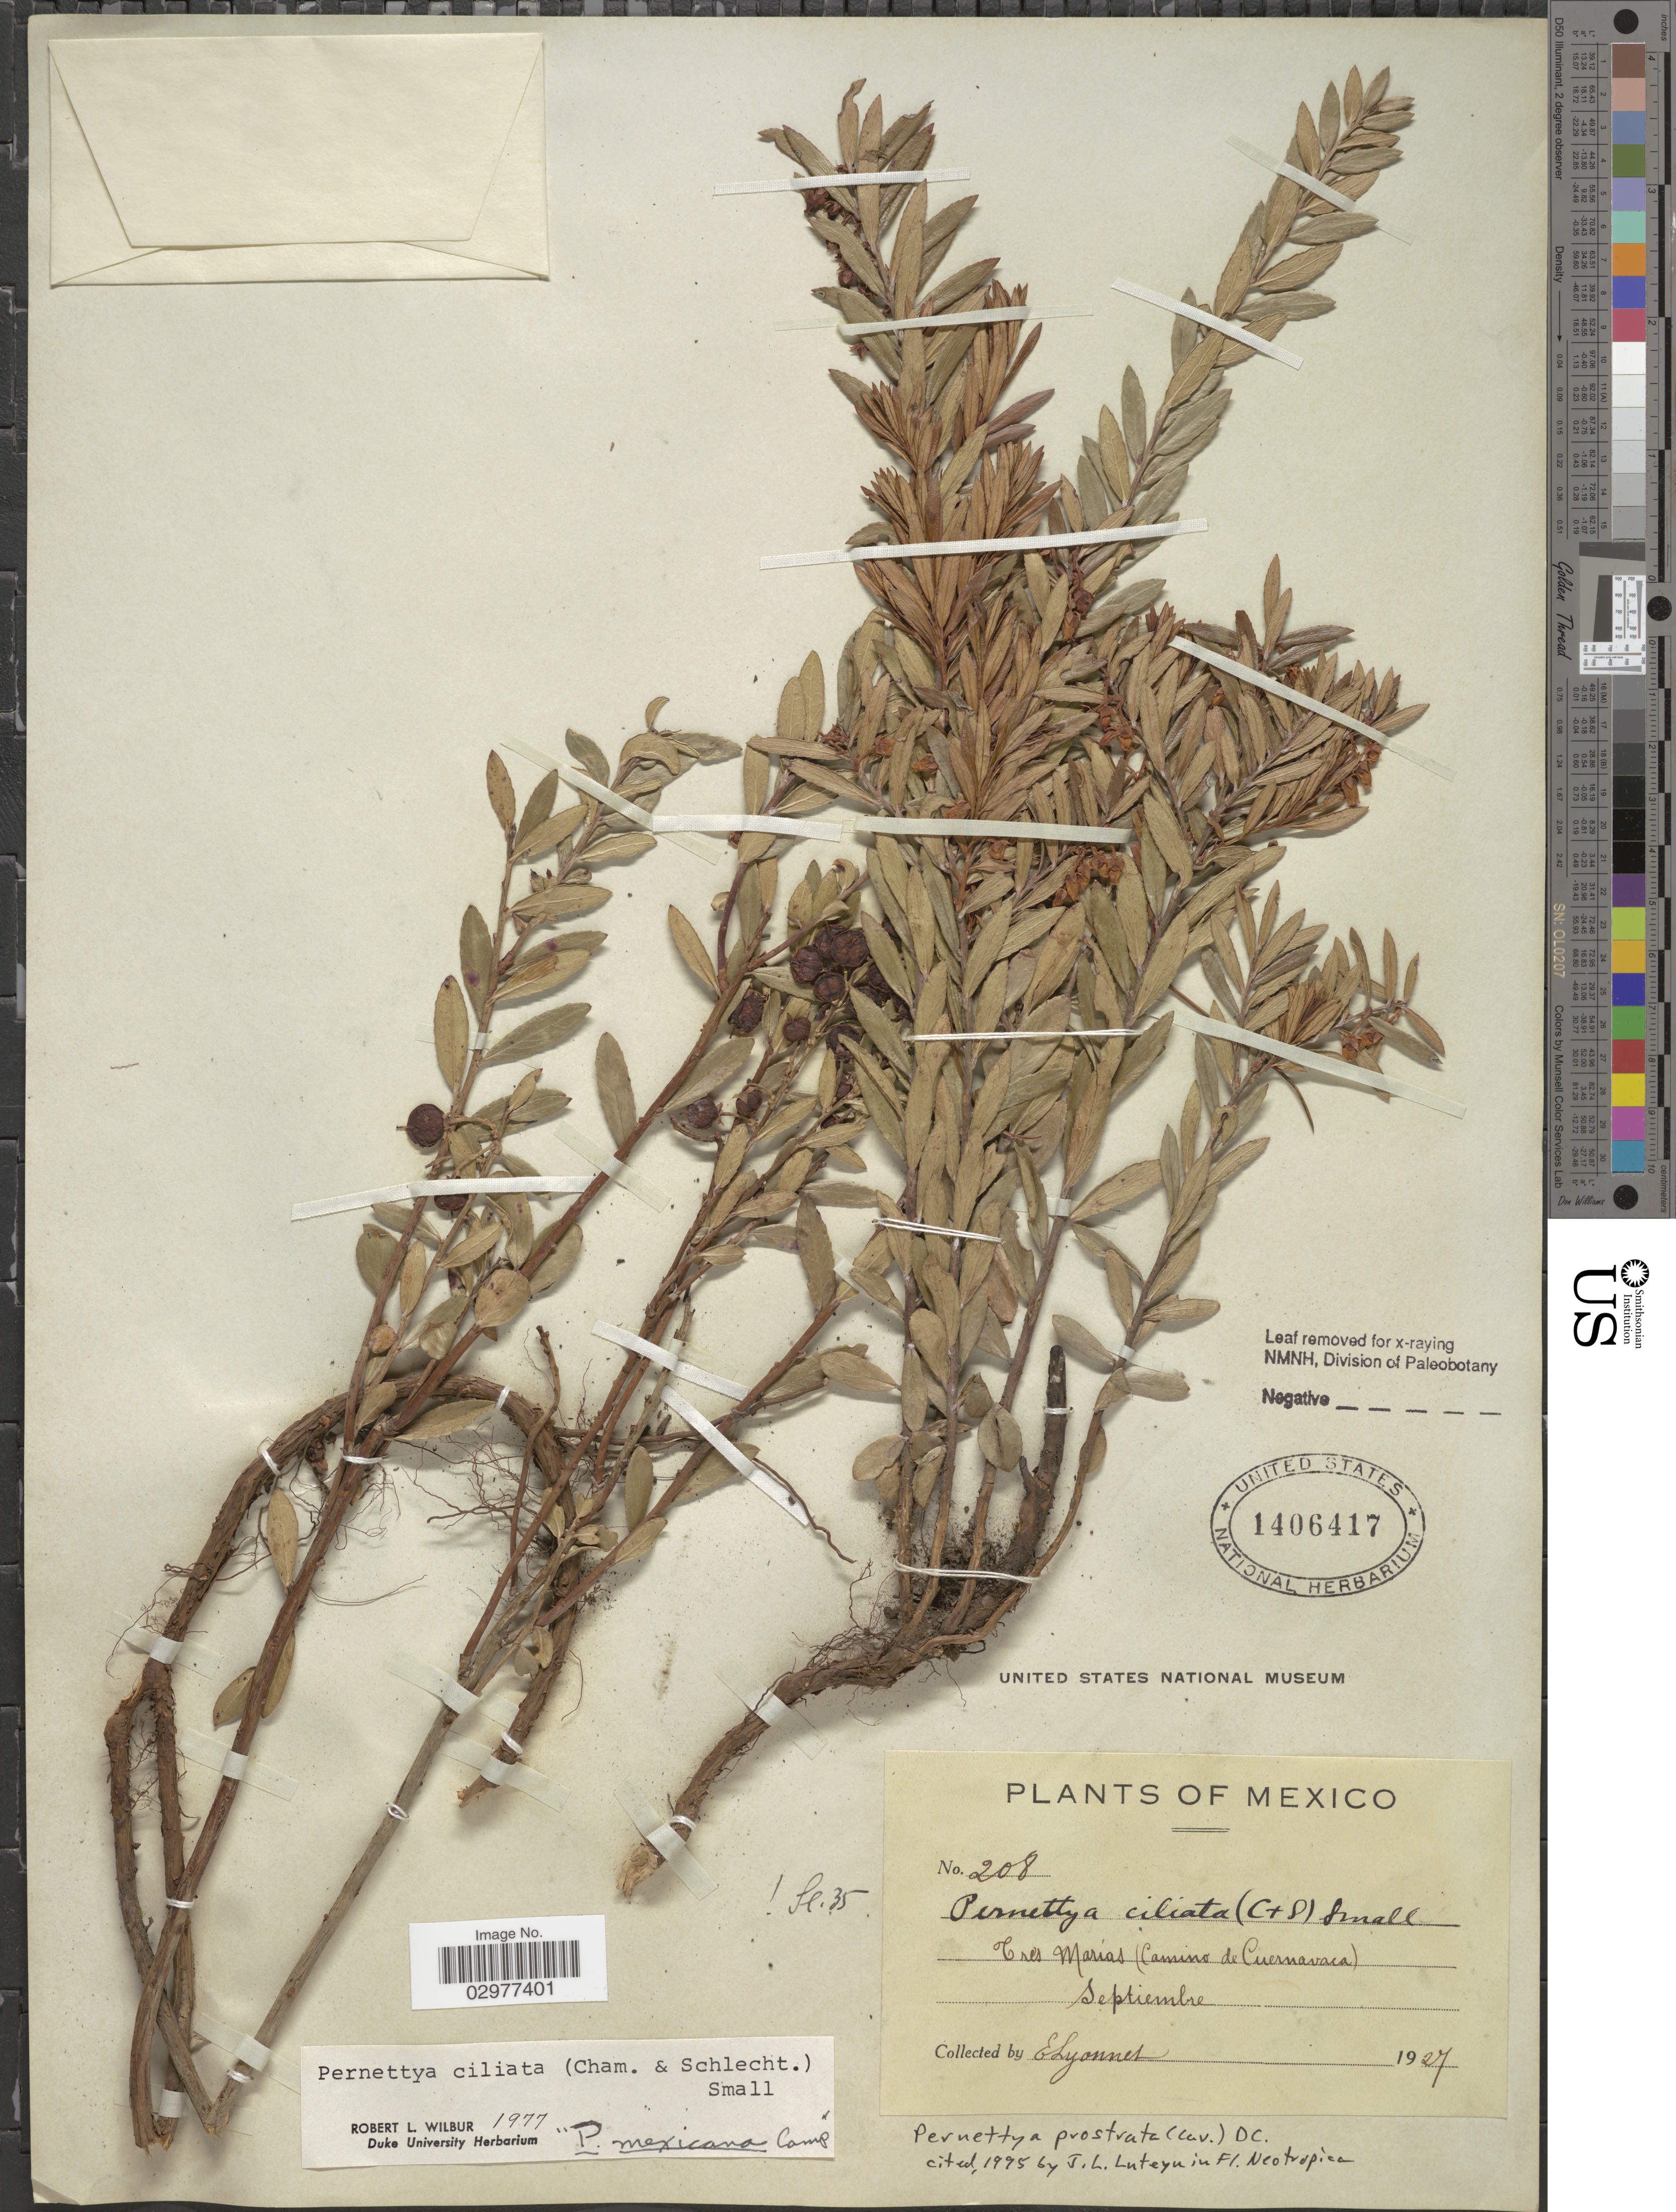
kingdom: Plantae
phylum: Tracheophyta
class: Magnoliopsida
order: Ericales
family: Ericaceae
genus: Pernettya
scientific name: Pernettya prostrata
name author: (Cav.) DC.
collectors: E. Lyonnet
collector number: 208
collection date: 1927-09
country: Mexico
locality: Tres Marías. (Camino de Cuernavaca).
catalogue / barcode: US 1406417